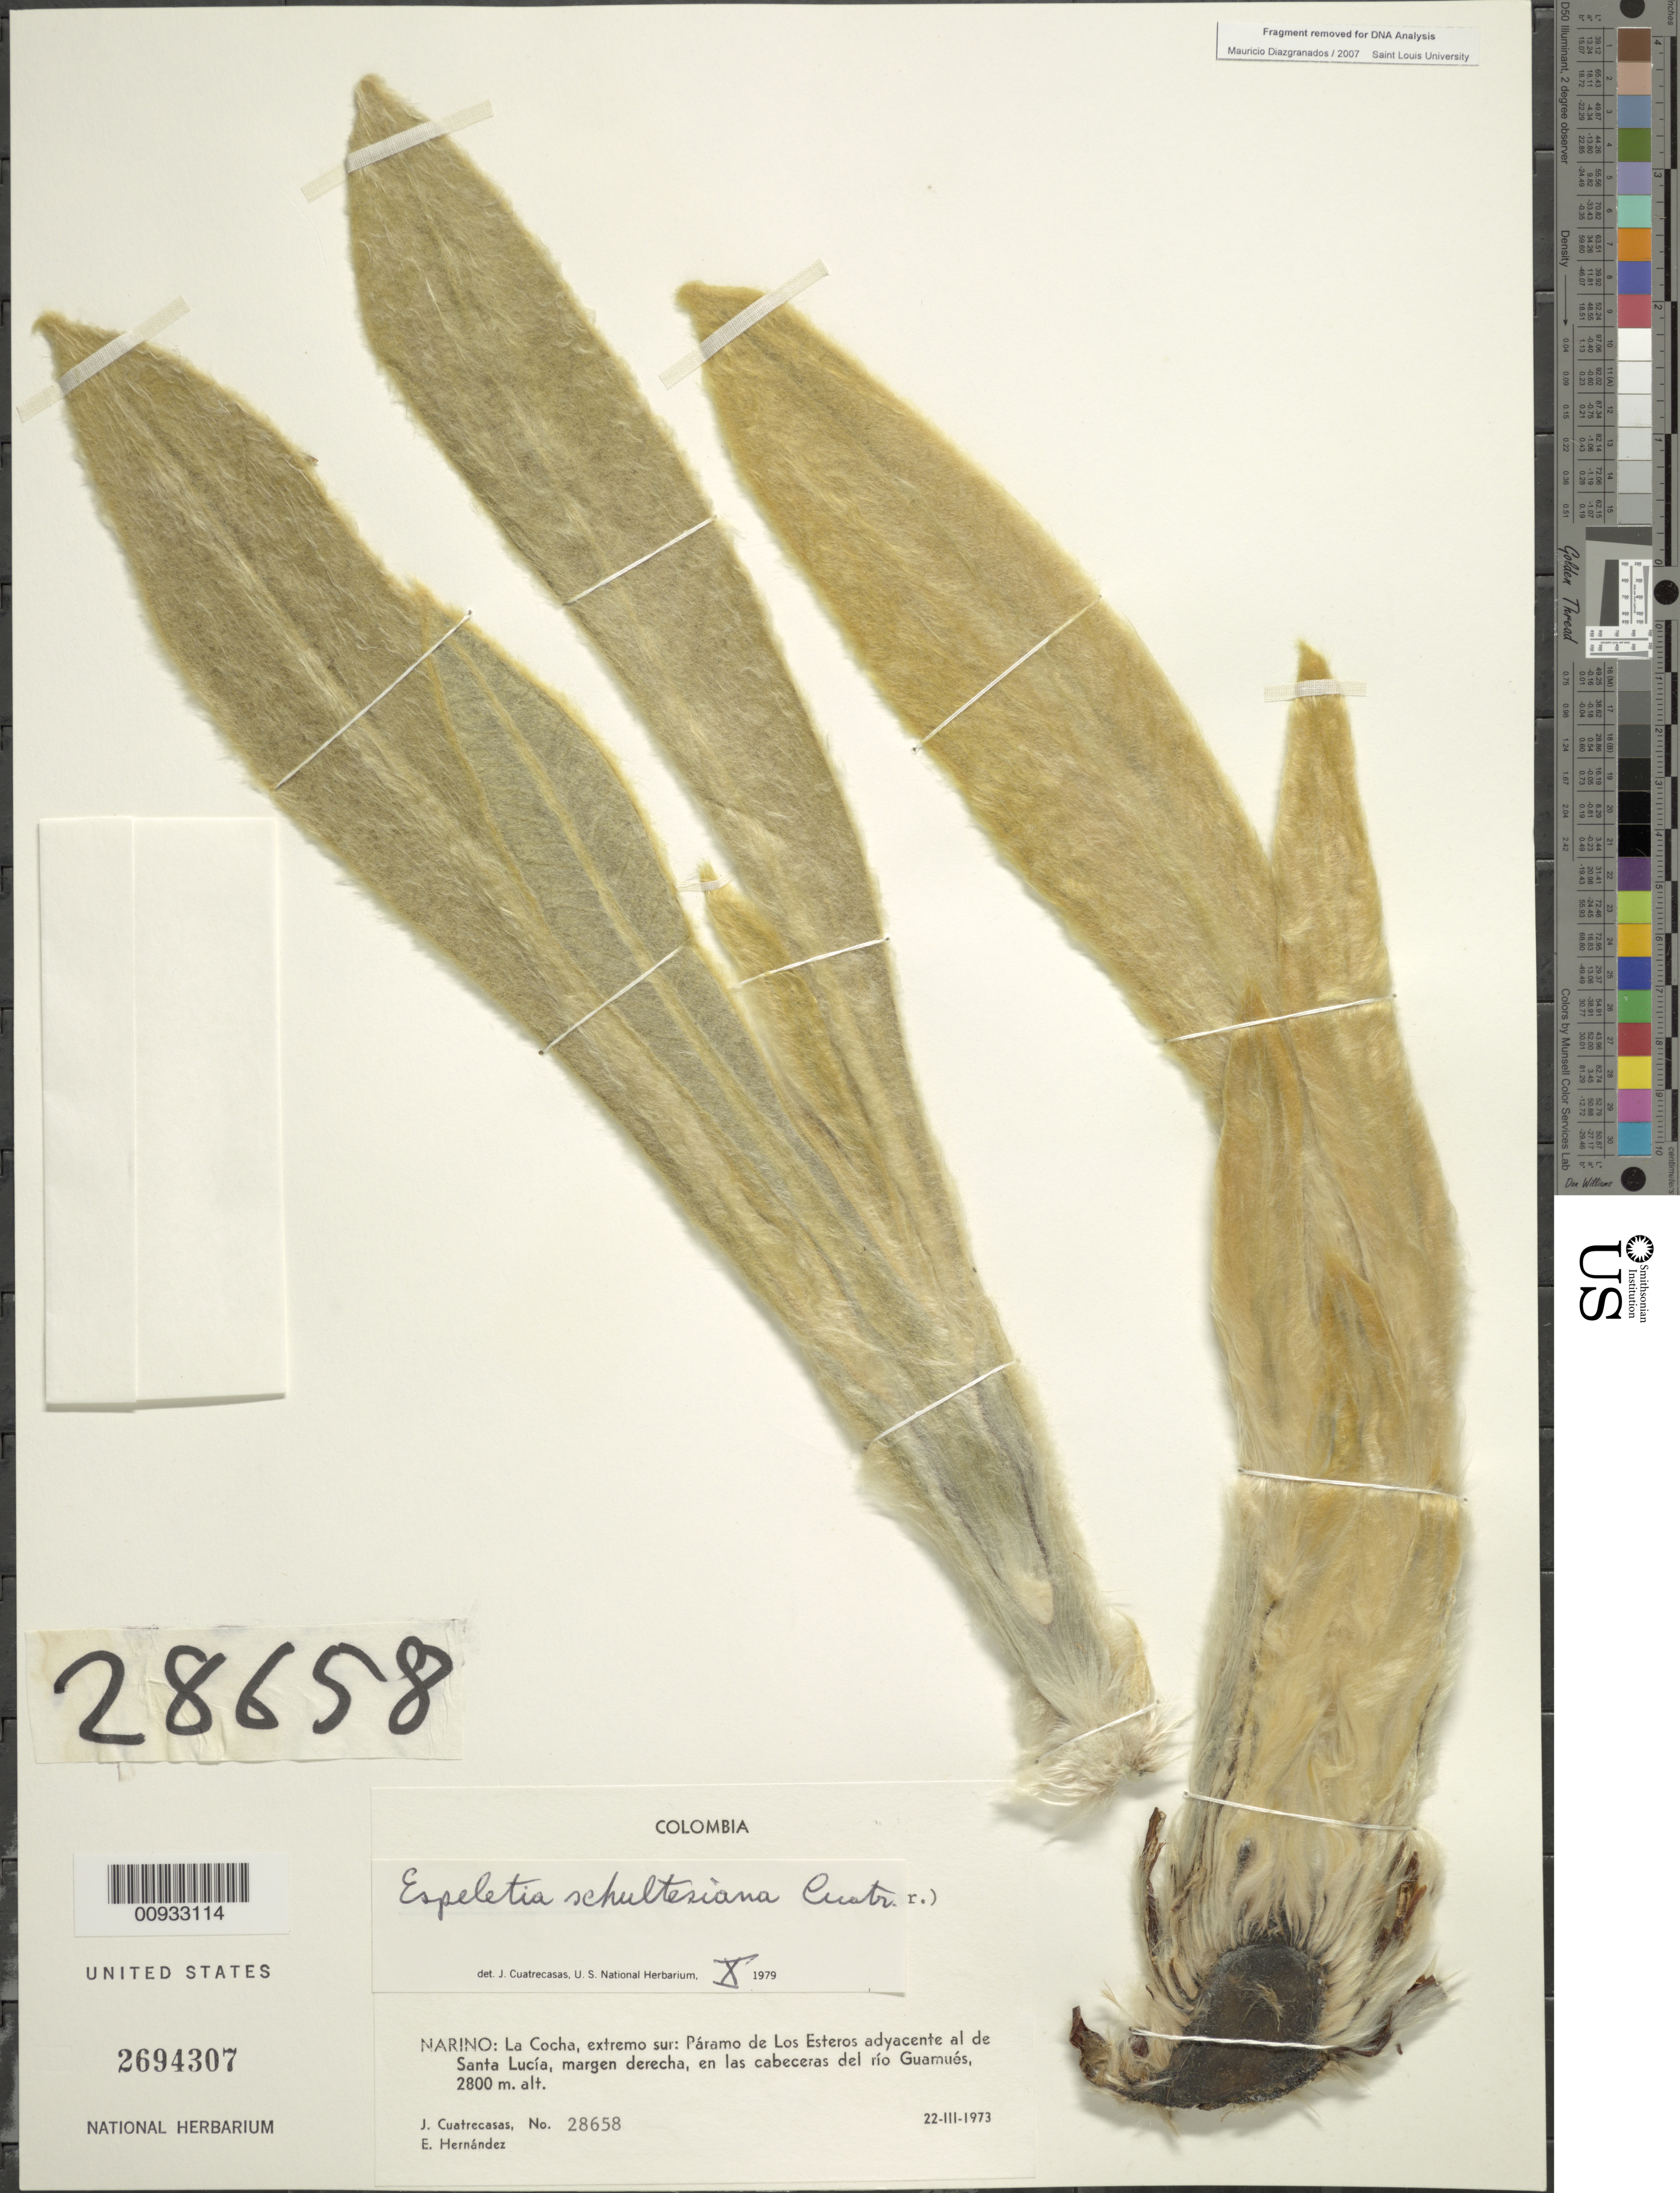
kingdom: Plantae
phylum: Tracheophyta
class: Magnoliopsida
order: Asterales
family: Asteraceae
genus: Espeletia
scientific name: Espeletia schultesiana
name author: Cuatrec.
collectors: J. Cuatrecasas & E. Hernández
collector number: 28658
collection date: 1973-03-22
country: Colombia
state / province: Nariño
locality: La Cocha, extremo sur, Paramo de Los Esteros adyacente al de Santa Lucia, margen derecha, en las cabeceras del rio Guamues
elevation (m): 2800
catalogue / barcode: US 2694307